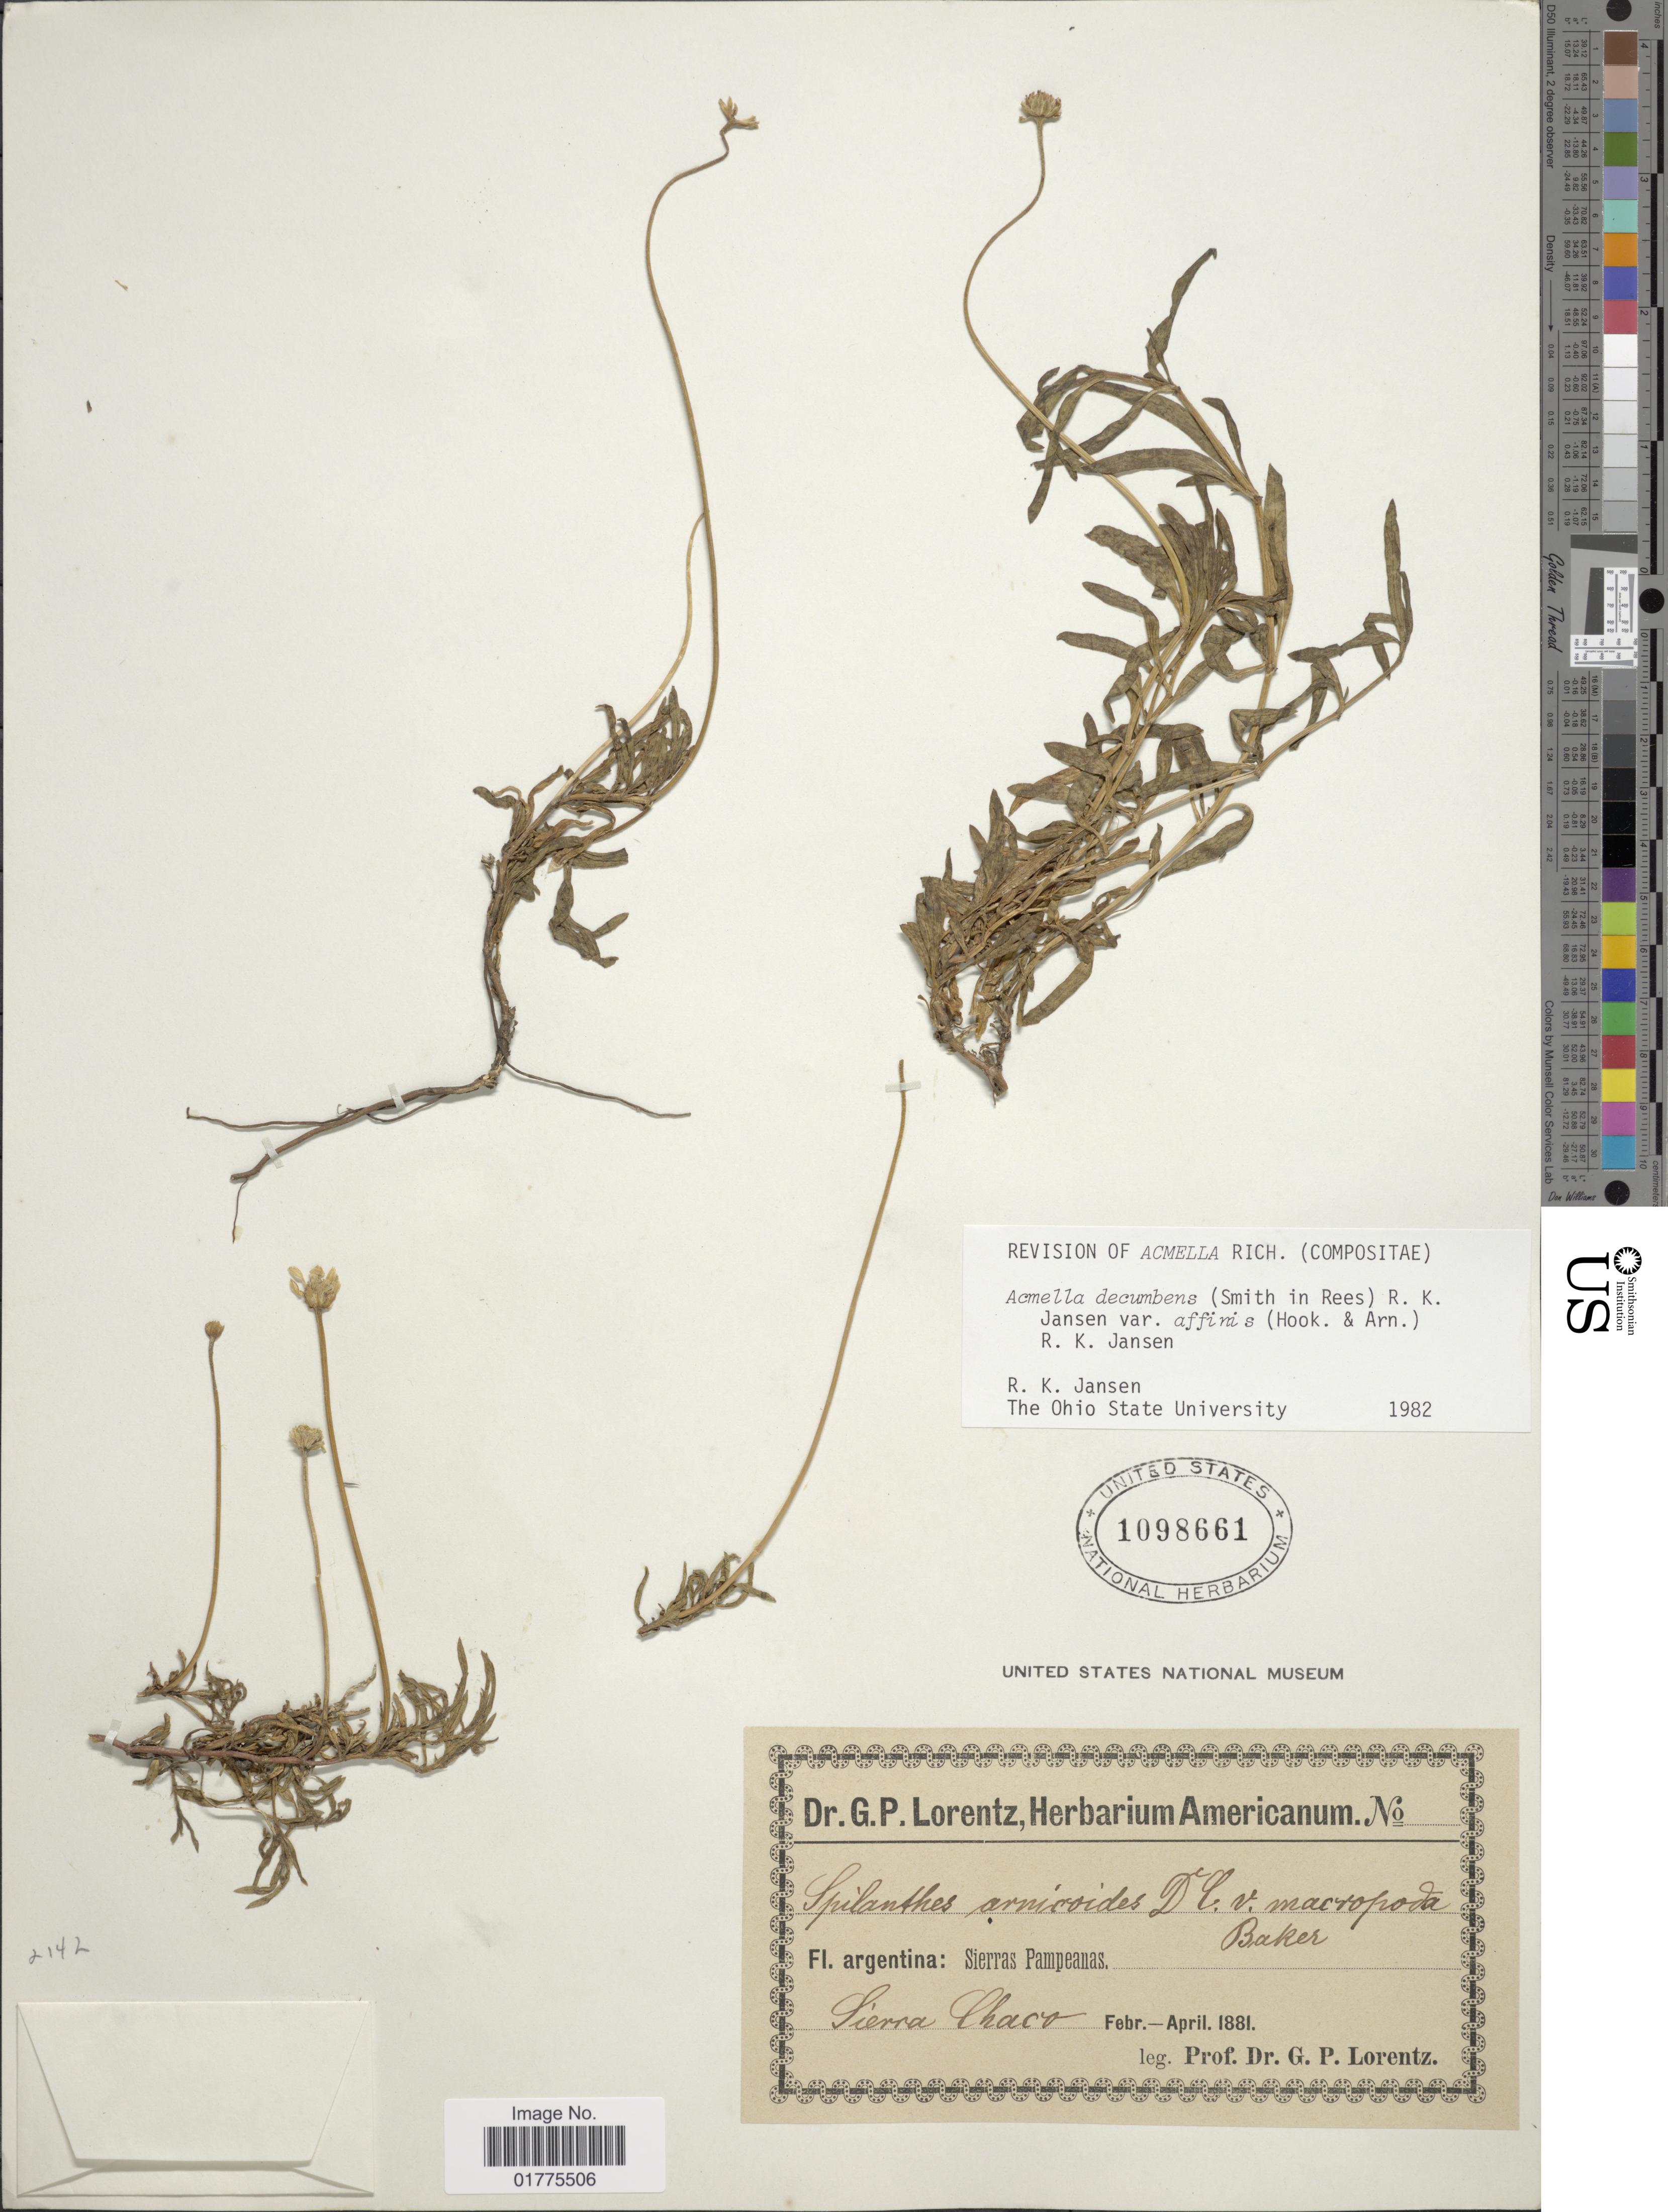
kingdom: Plantae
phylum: Tracheophyta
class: Magnoliopsida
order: Asterales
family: Asteraceae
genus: Acmella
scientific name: Acmella decumbens var. affinis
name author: Hook. & Arn.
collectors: P. G. Lorentz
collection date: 1881-02/1881-04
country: Argentina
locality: Sierras Pampeanas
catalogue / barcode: US 1098661